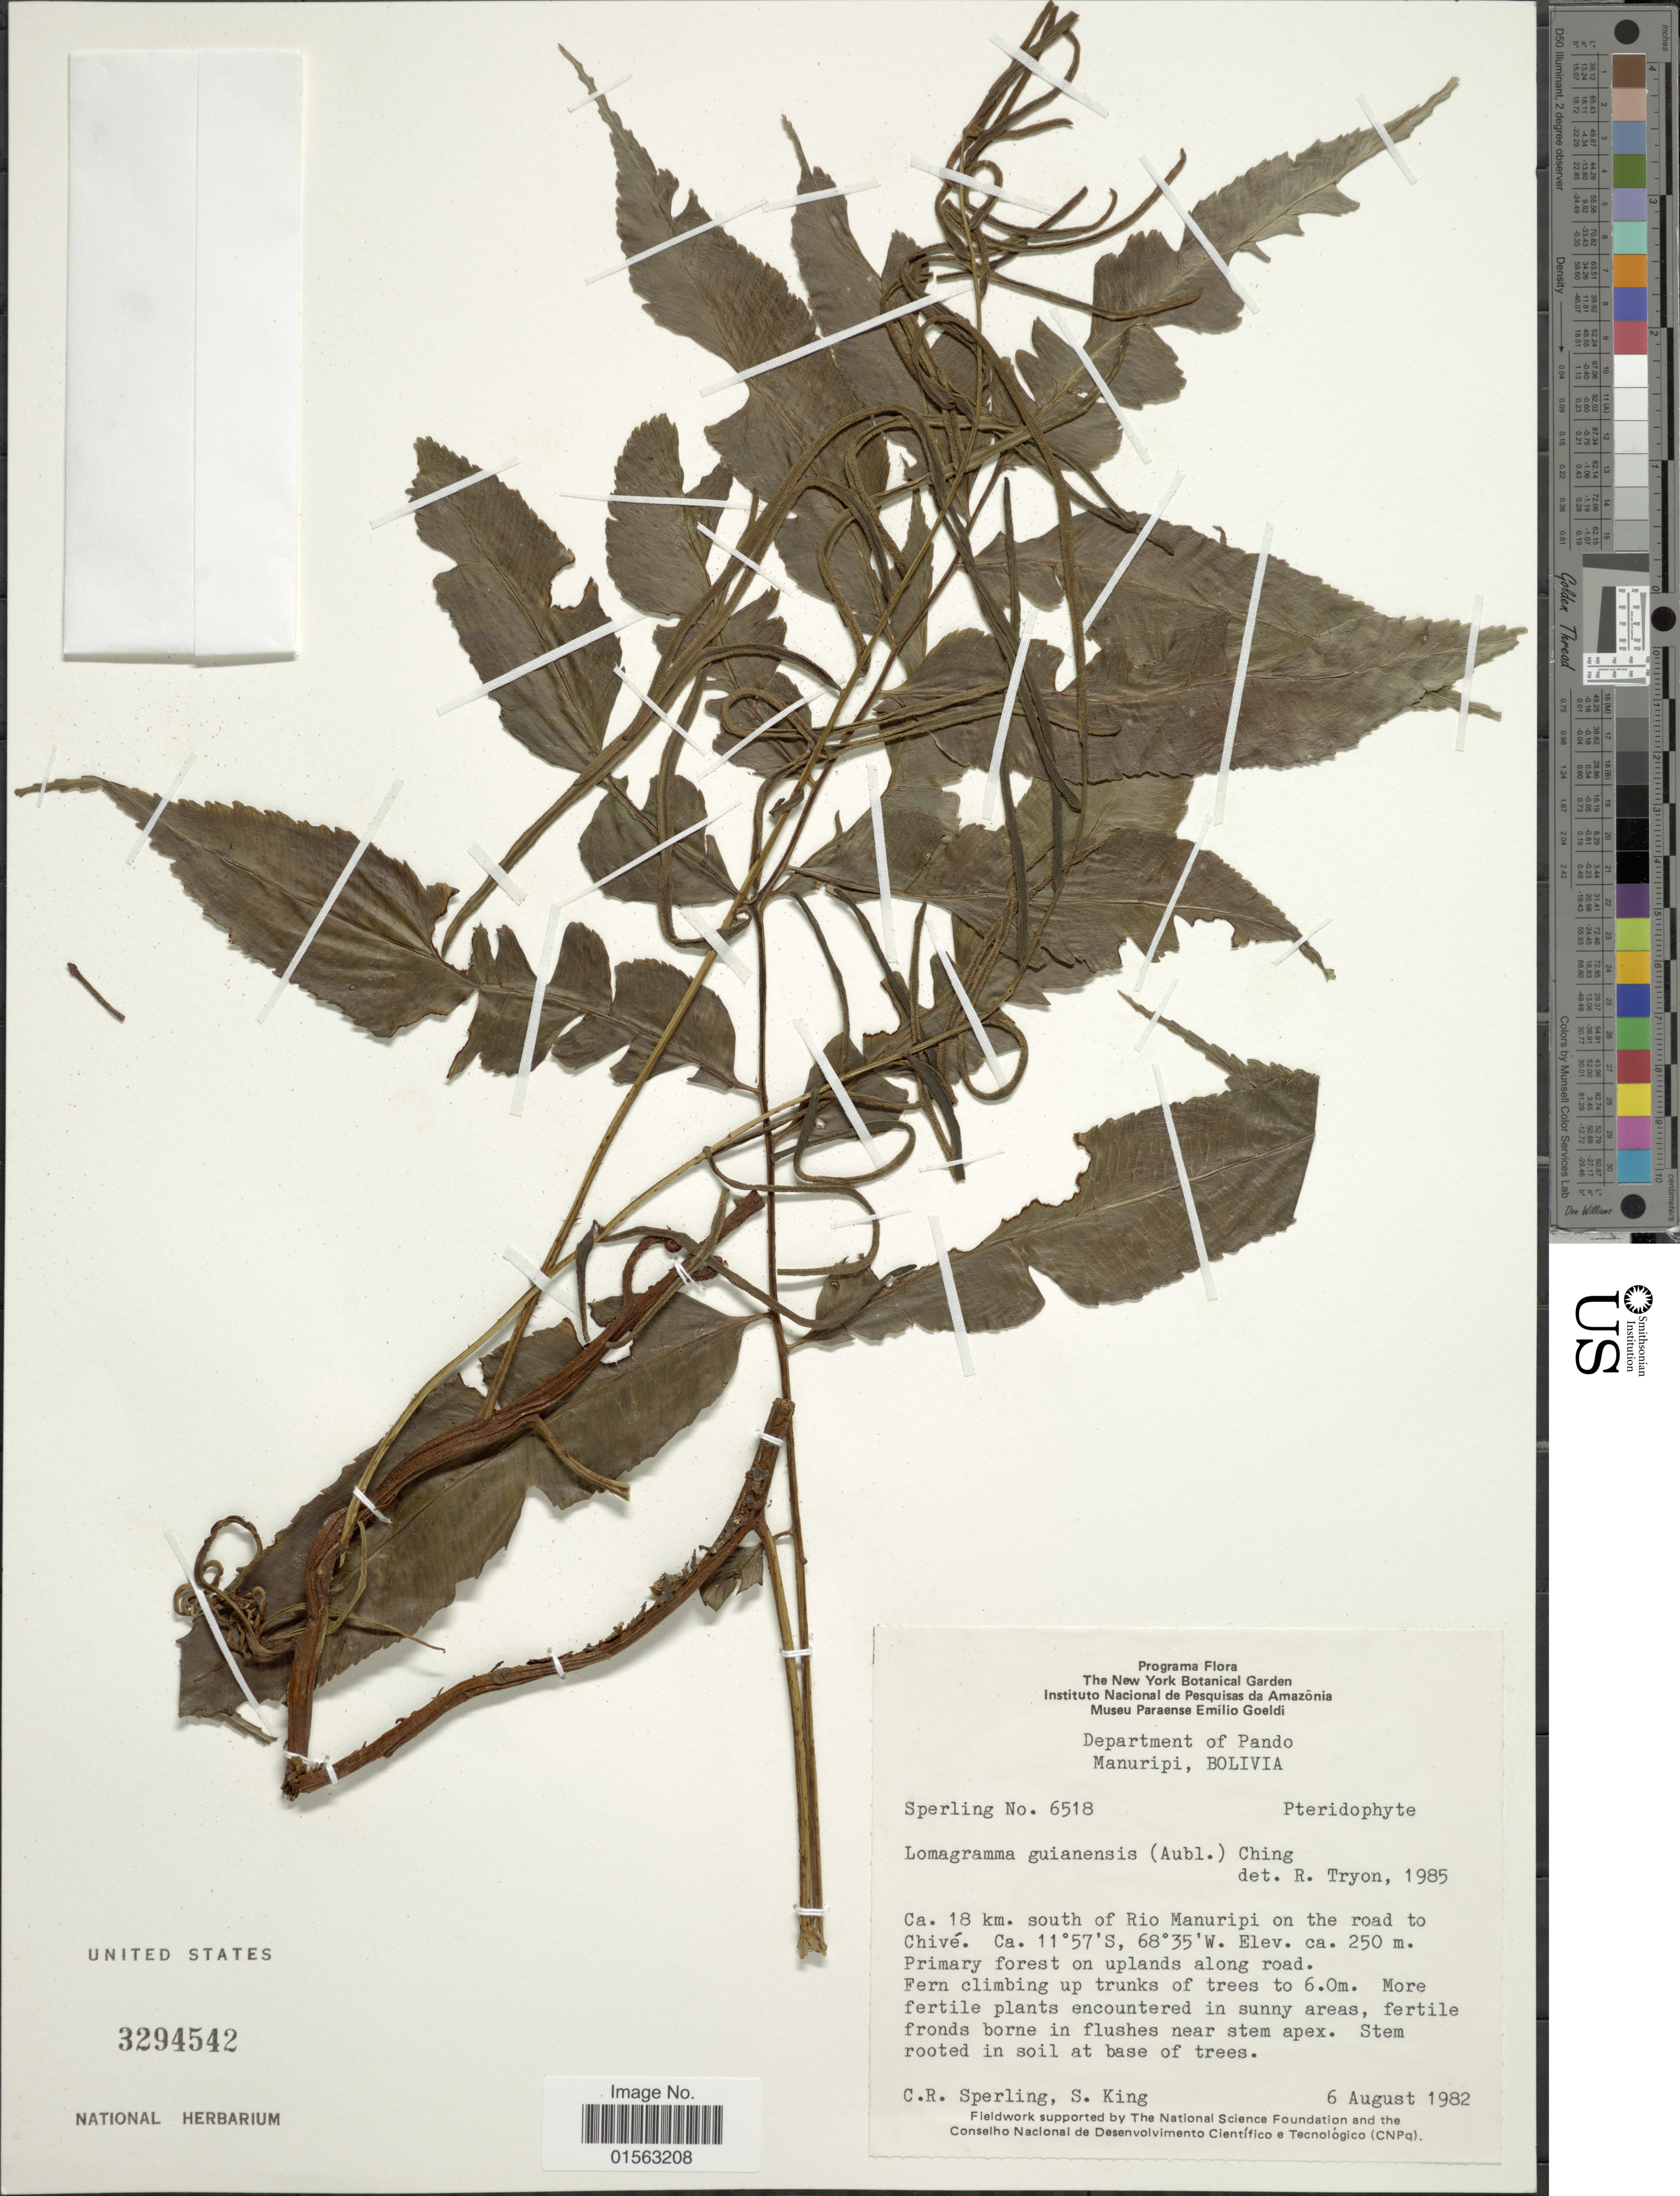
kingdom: Plantae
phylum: Tracheophyta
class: Polypodiopsida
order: Polypodiales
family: Dryopteridaceae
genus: Mickelia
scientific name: Mickelia guianensis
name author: (Aubl.) R.C. Moran et al.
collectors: C. R. Sperling & S. King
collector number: Sperling 6518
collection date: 1982-08-06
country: Bolivia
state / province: Pando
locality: Department of Pando, Manuripi, Bolivia, ca. 18 km. south of Rio Manuripi on the road to Chivé, primary forest on uplands along road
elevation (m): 250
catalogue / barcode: US 3294542